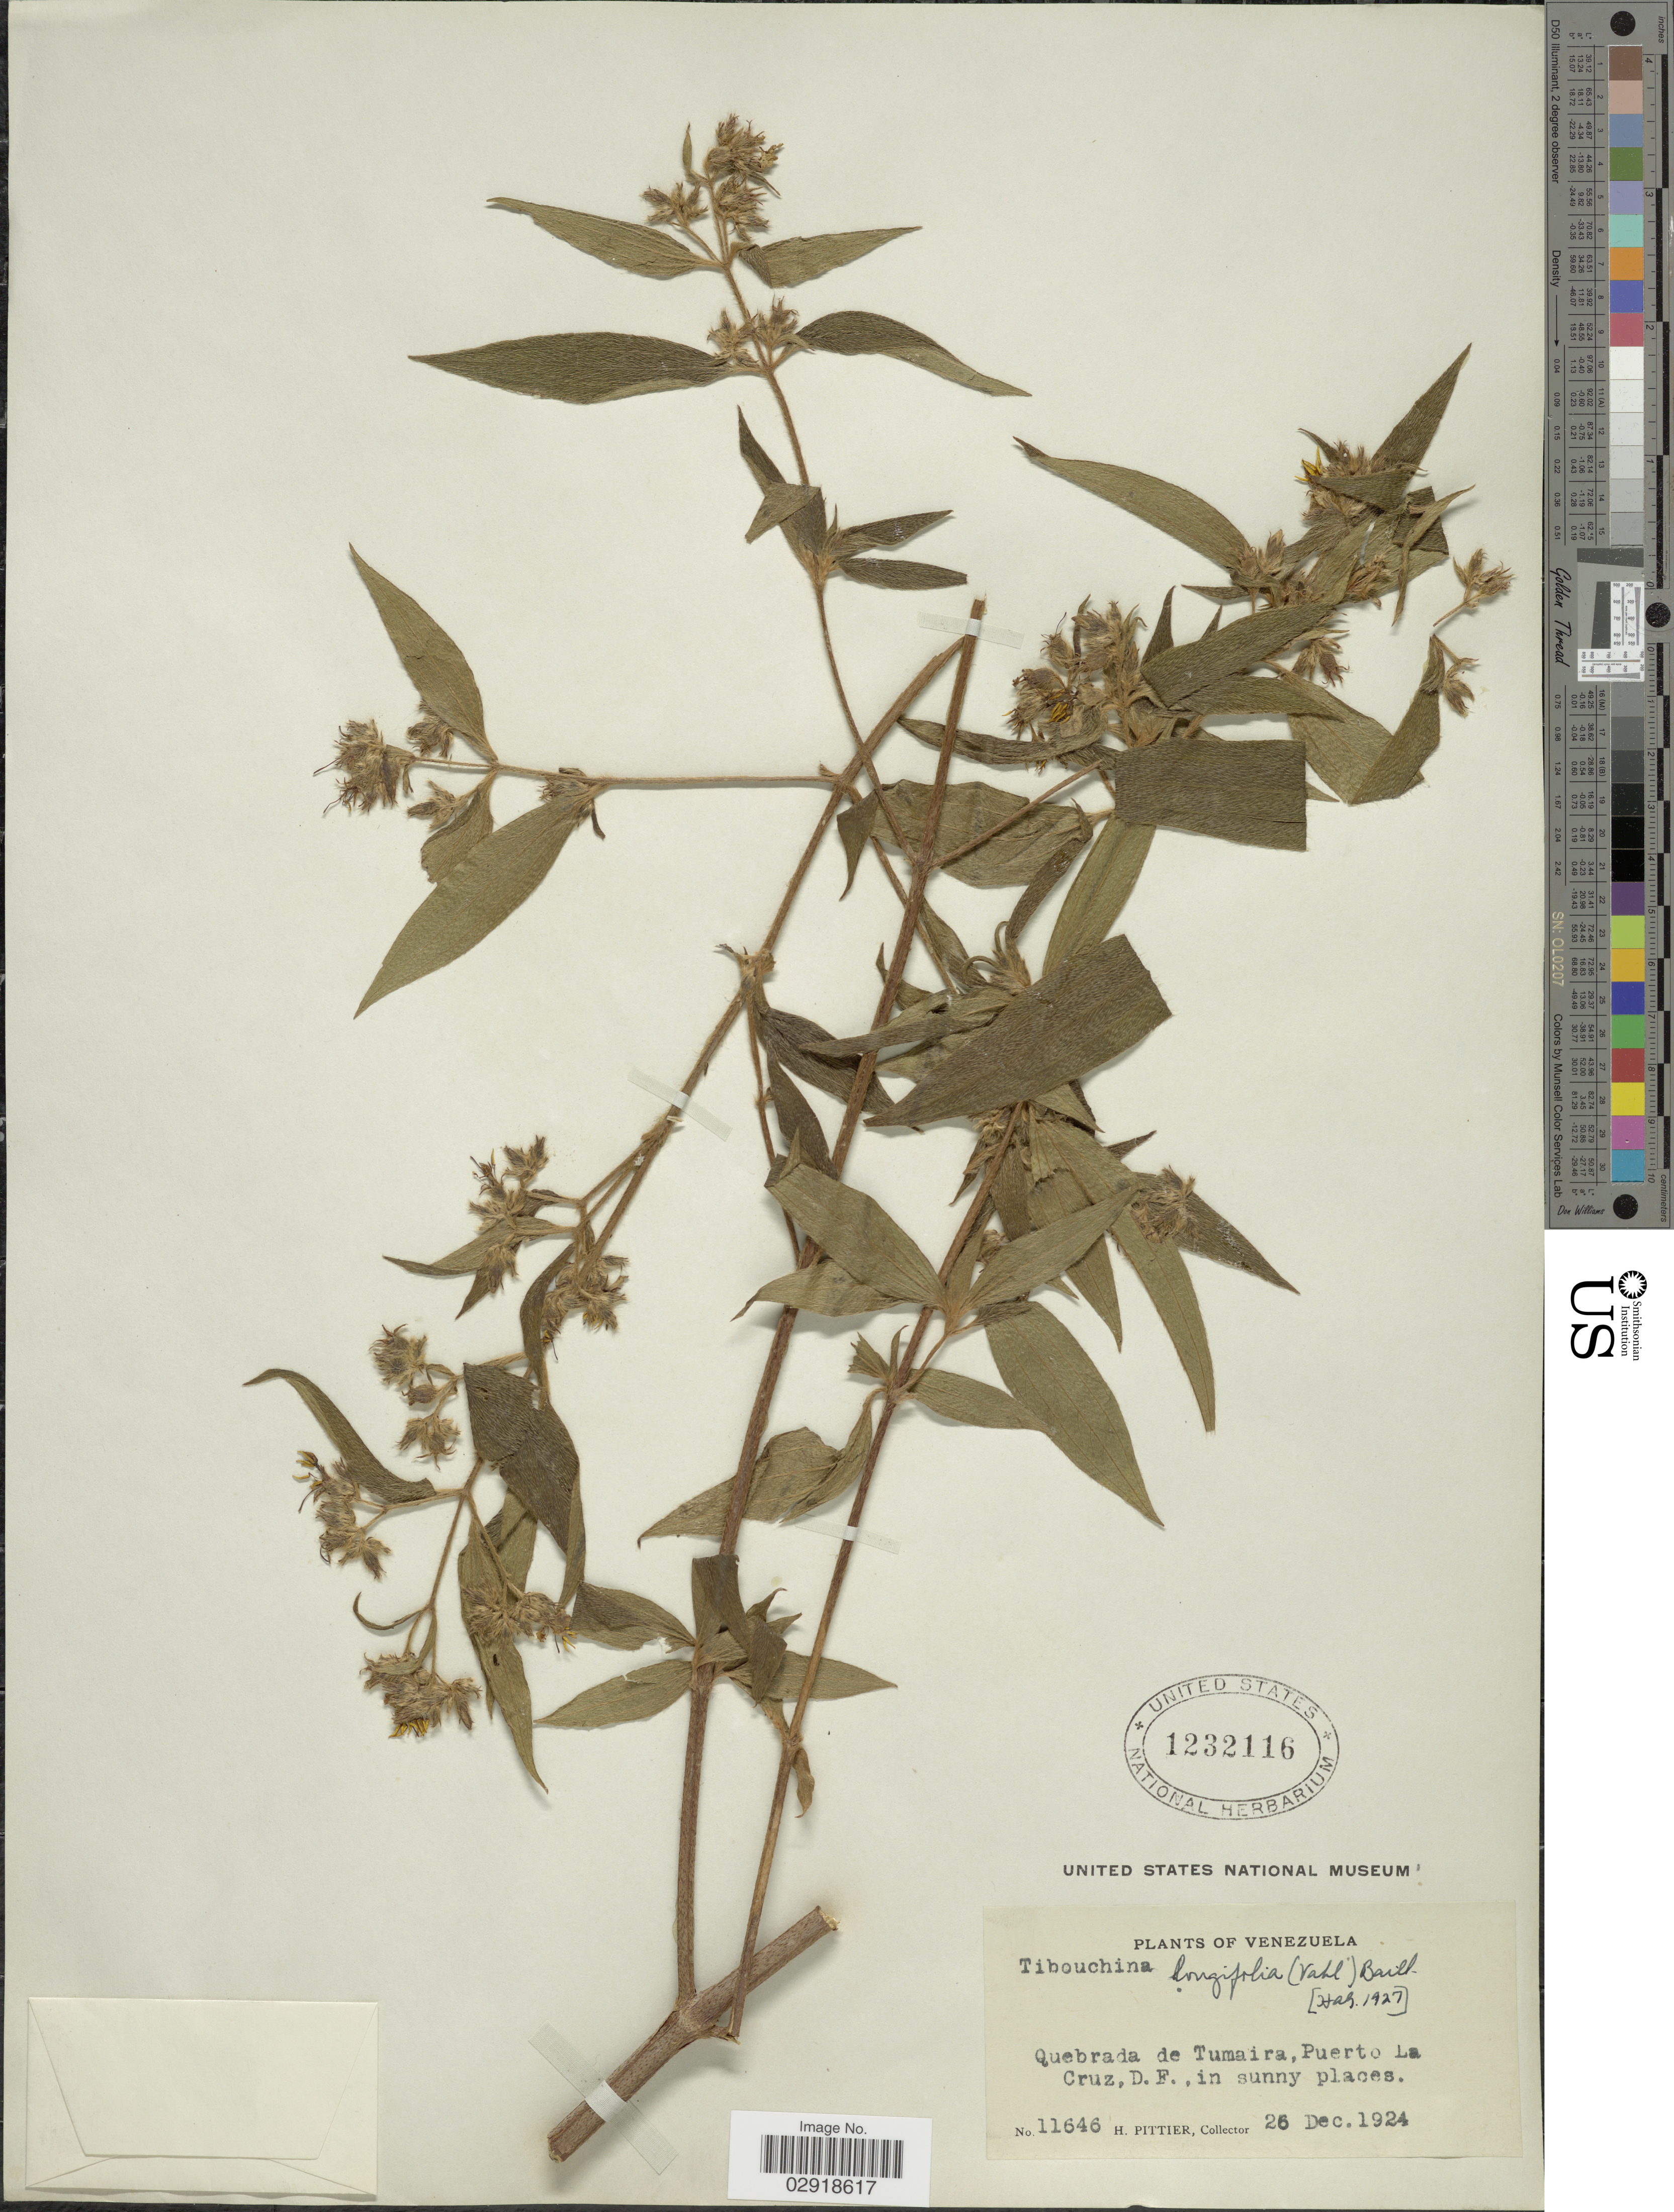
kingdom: Plantae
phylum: Tracheophyta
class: Magnoliopsida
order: Myrtales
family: Melastomataceae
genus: Chaetogastra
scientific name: Chaetogastra longifolia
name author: (Vahl) DC.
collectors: H. F. Pittier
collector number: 11646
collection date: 1924-12-26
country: Venezuela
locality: Quebrada de Tumaira, Puerto La Cruz, D.F., in sunny places.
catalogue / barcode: US 1232116